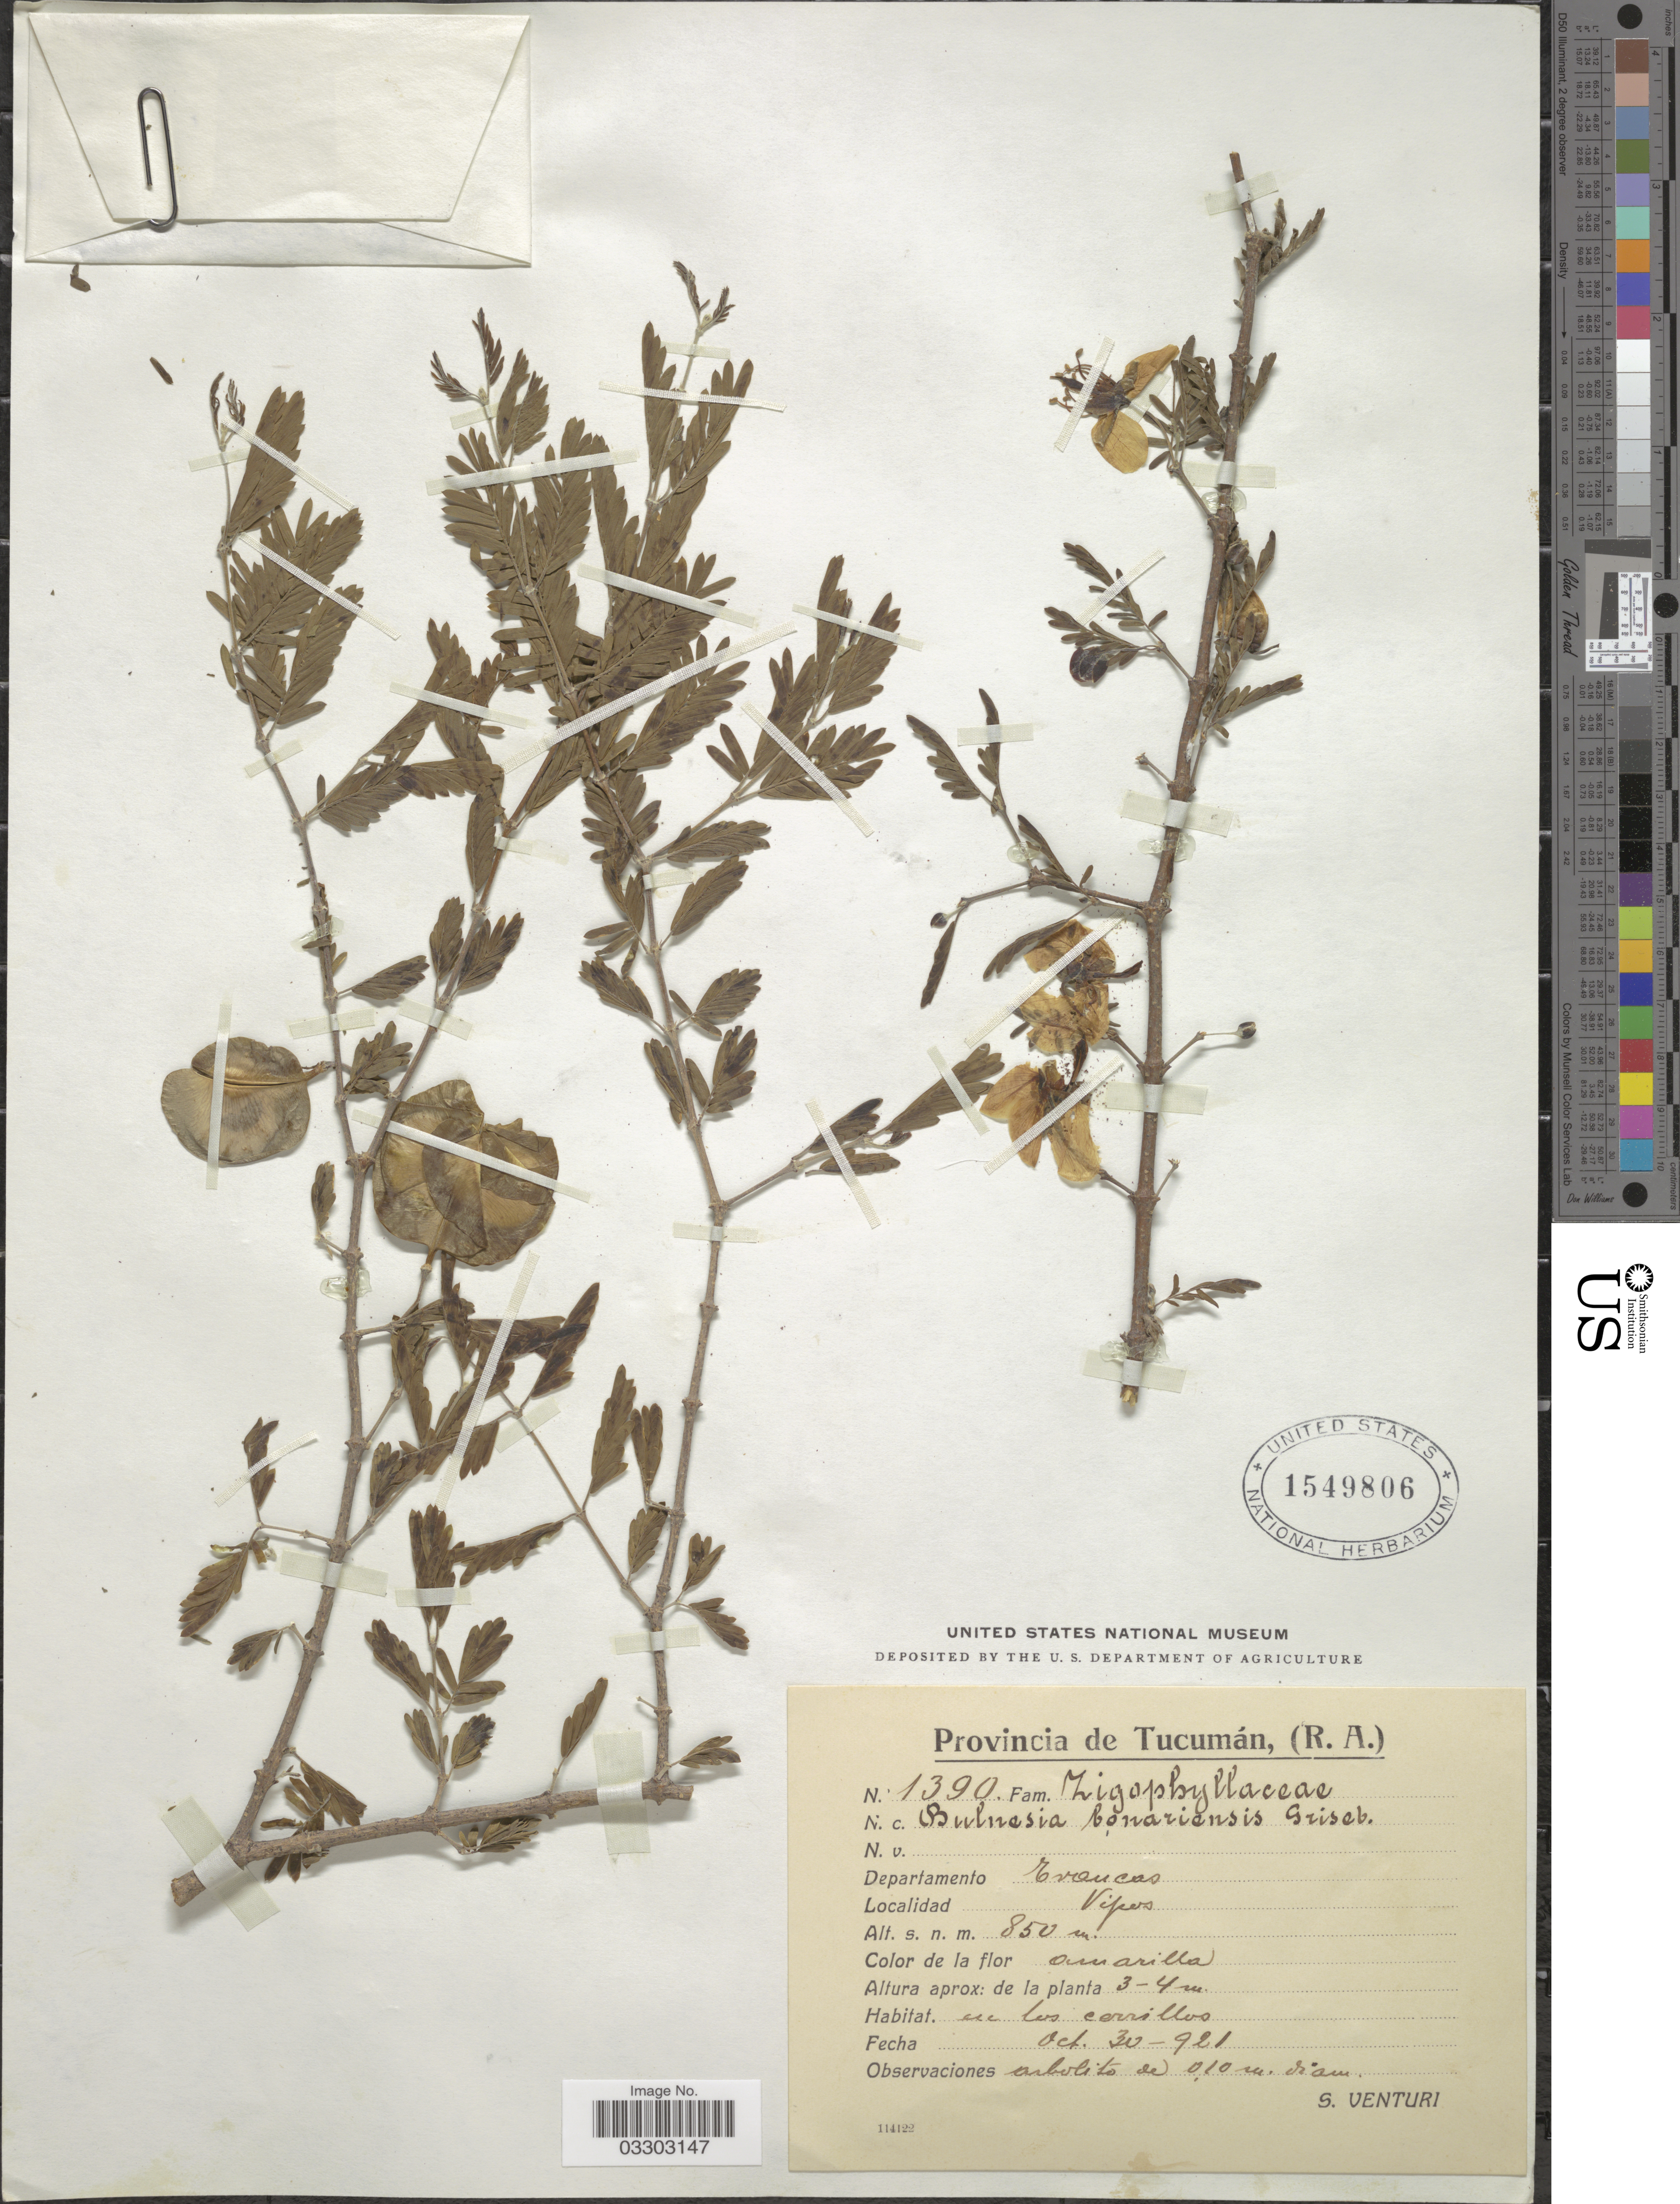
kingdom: Plantae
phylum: Tracheophyta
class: Magnoliopsida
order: Zygophyllales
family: Zygophyllaceae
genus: Gonopterodendron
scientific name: Gonopterodendron bonariense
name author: (Griseb.) Godoy-Bürki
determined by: U.S. National Herbarium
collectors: S. Venturi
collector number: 1390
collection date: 1921-10-30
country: Argentina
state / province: Tucuman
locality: Departamento Trancas. Vipos.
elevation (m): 850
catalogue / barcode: US 1549806